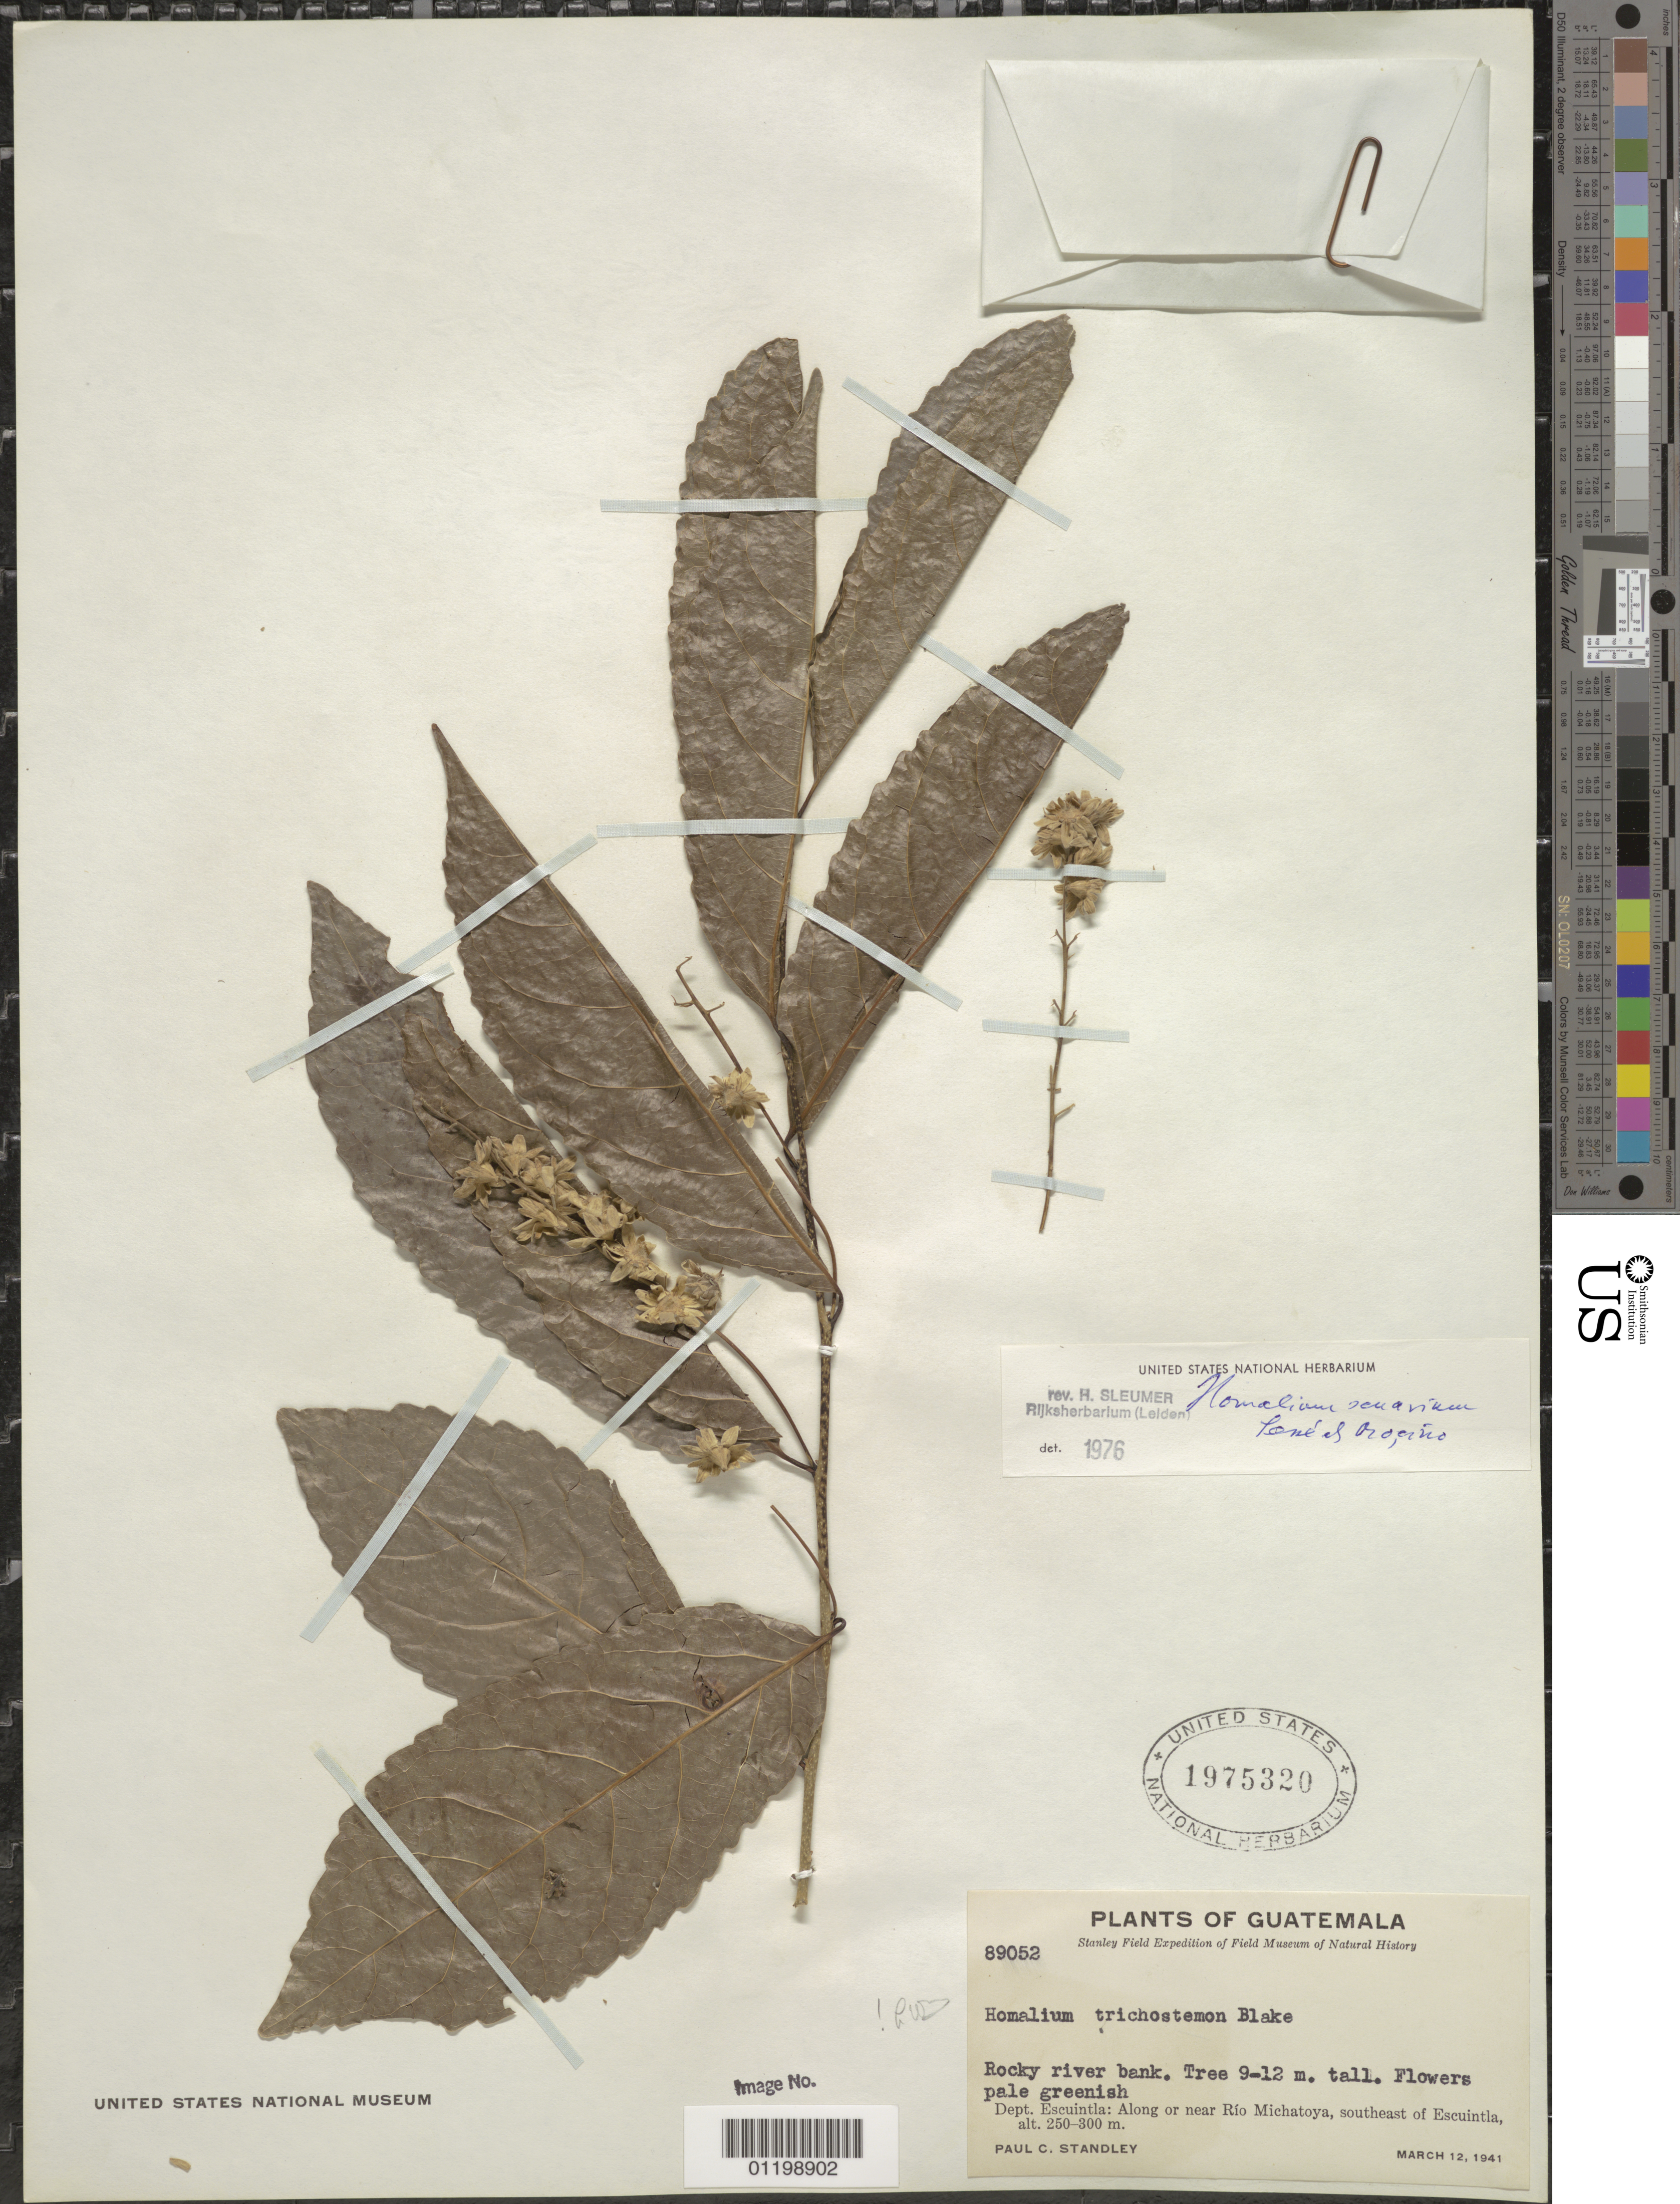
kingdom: Plantae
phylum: Tracheophyta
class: Magnoliopsida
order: Malpighiales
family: Salicaceae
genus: Homalium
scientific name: Homalium senarium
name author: Sessé & Moc. ex DC.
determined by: Sleumer, H. O.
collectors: P. C. Standley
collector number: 89052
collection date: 1841-03-12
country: Guatemala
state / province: Escuintla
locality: along or near Rio Michatoya, southeast of Escuntla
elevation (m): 250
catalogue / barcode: US 1975320